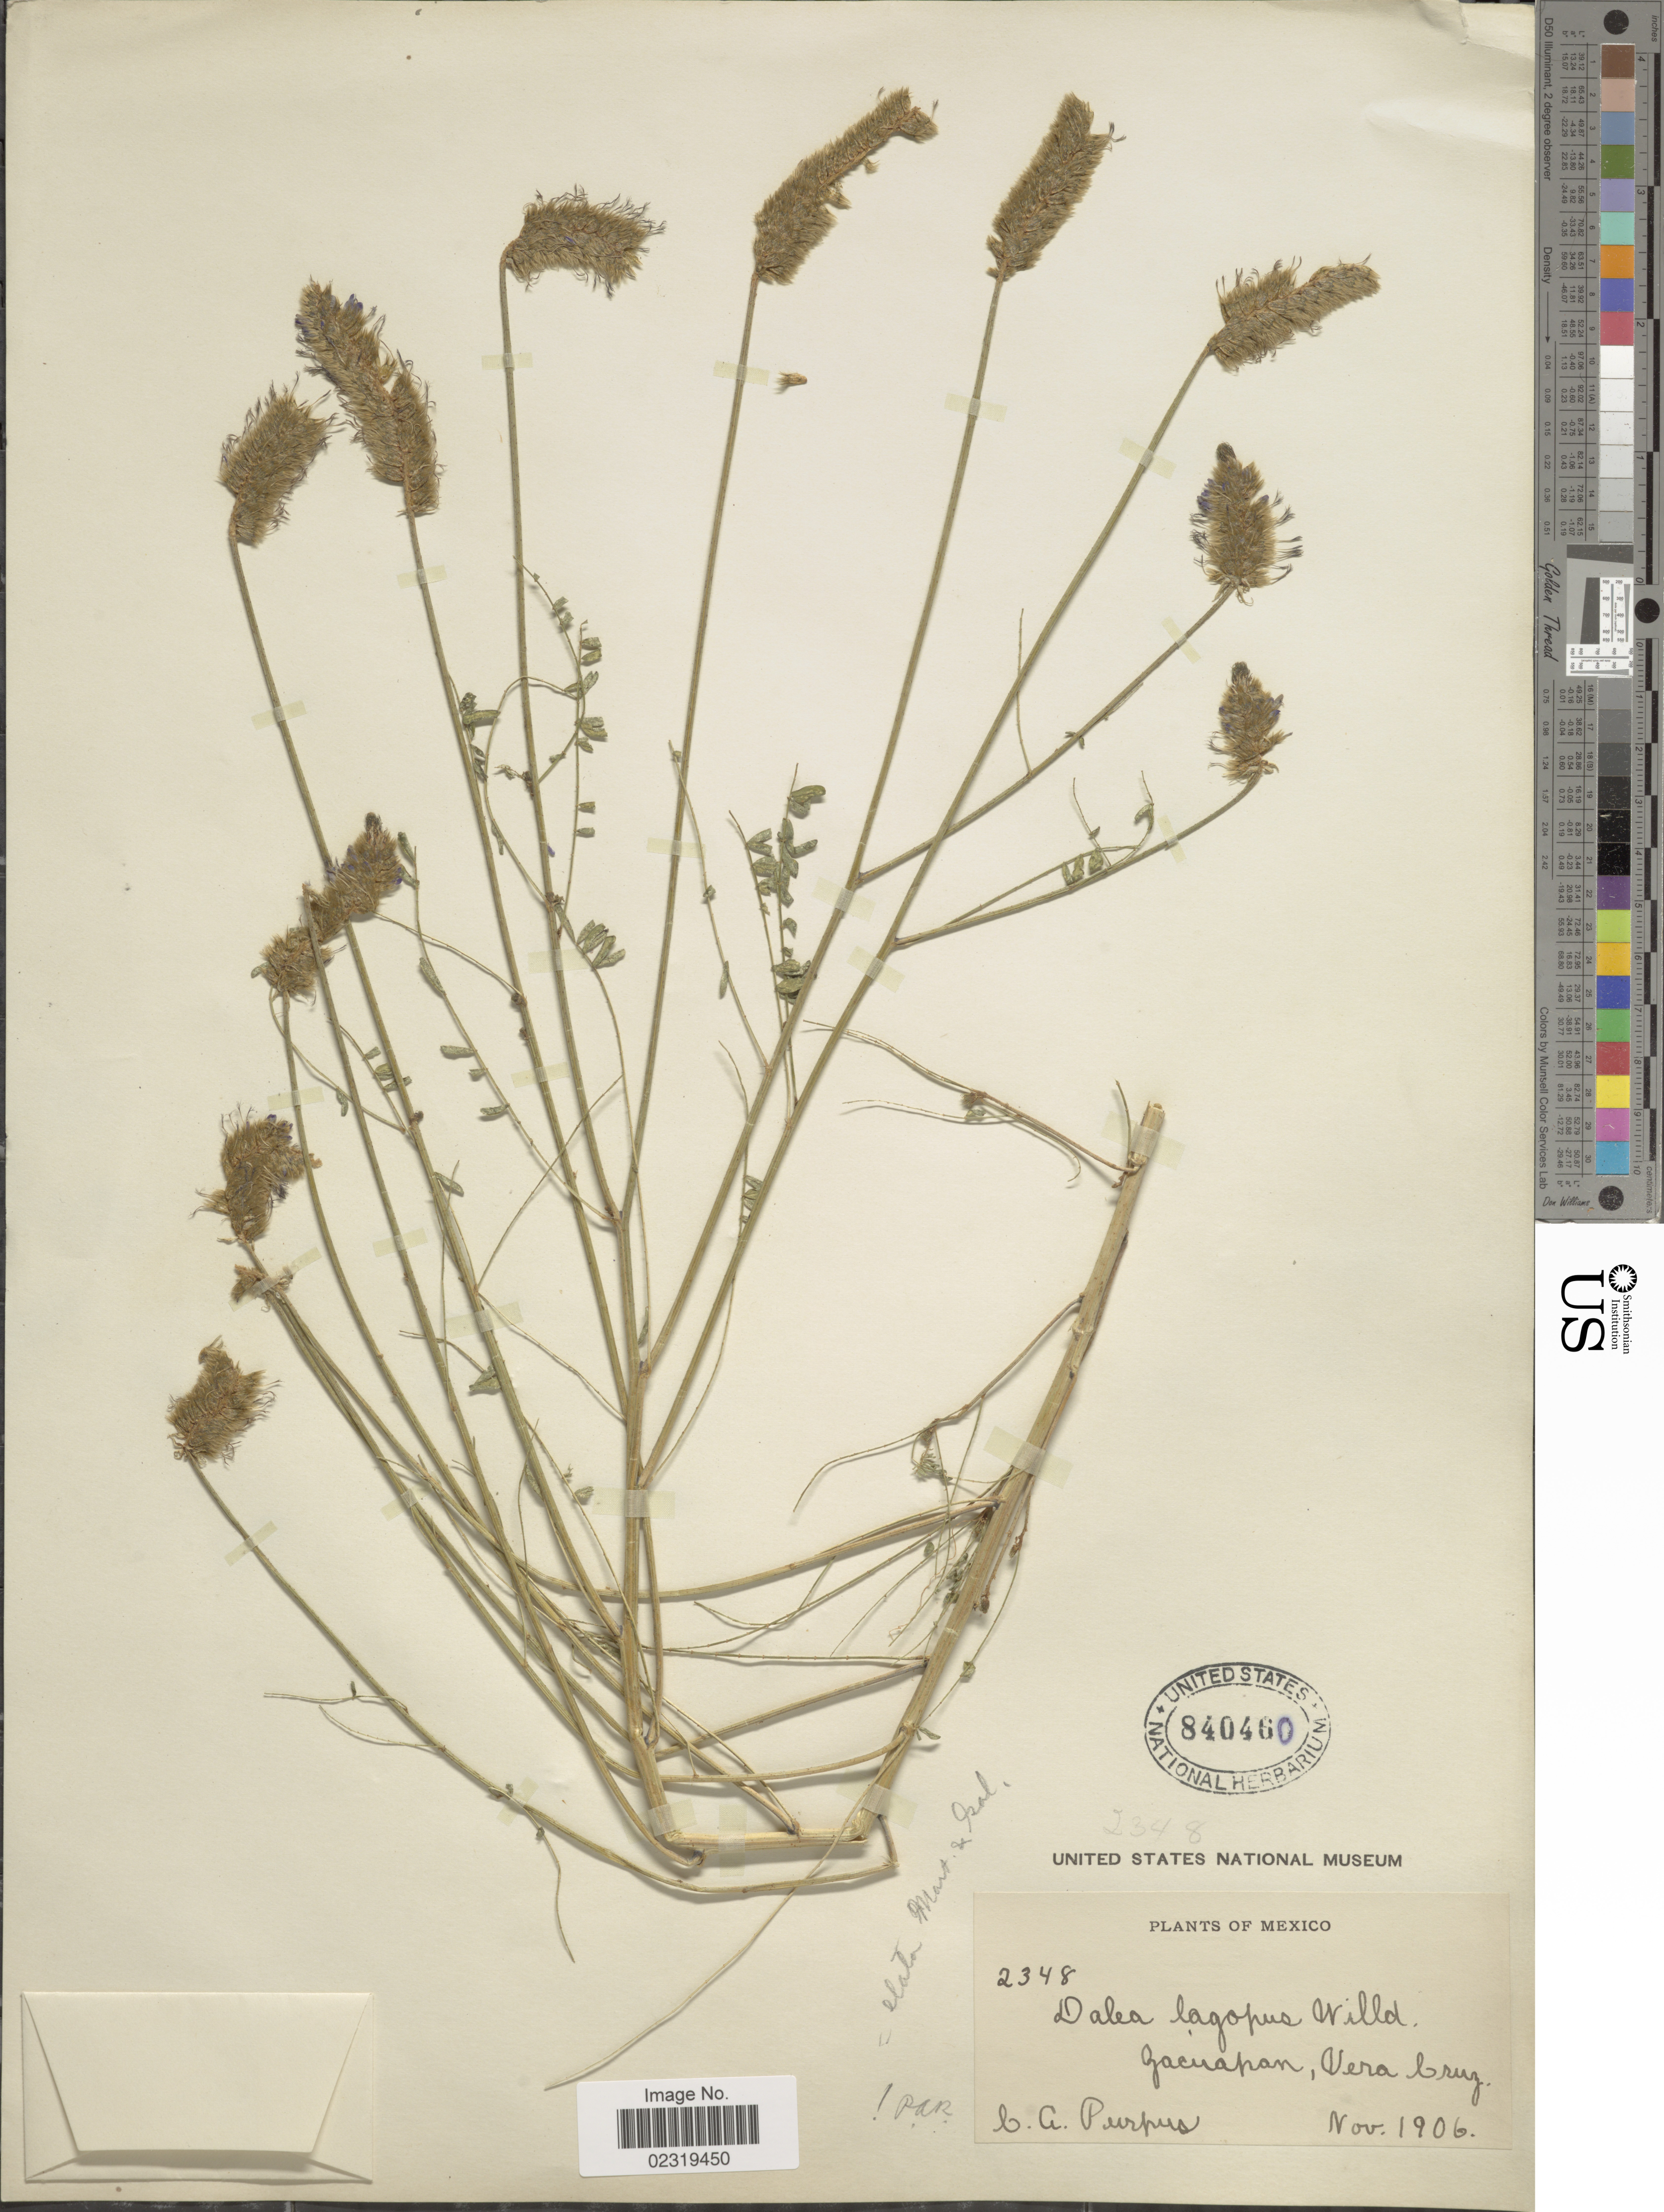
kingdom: Plantae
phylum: Tracheophyta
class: Magnoliopsida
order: Fabales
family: Fabaceae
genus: Dalea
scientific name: Dalea leporina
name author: (Aiton) Bullock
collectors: C. A. Purpus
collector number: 2348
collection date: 1906-11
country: Mexico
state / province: Veracruz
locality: Zacuapan, Vera Cruz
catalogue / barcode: US 840460